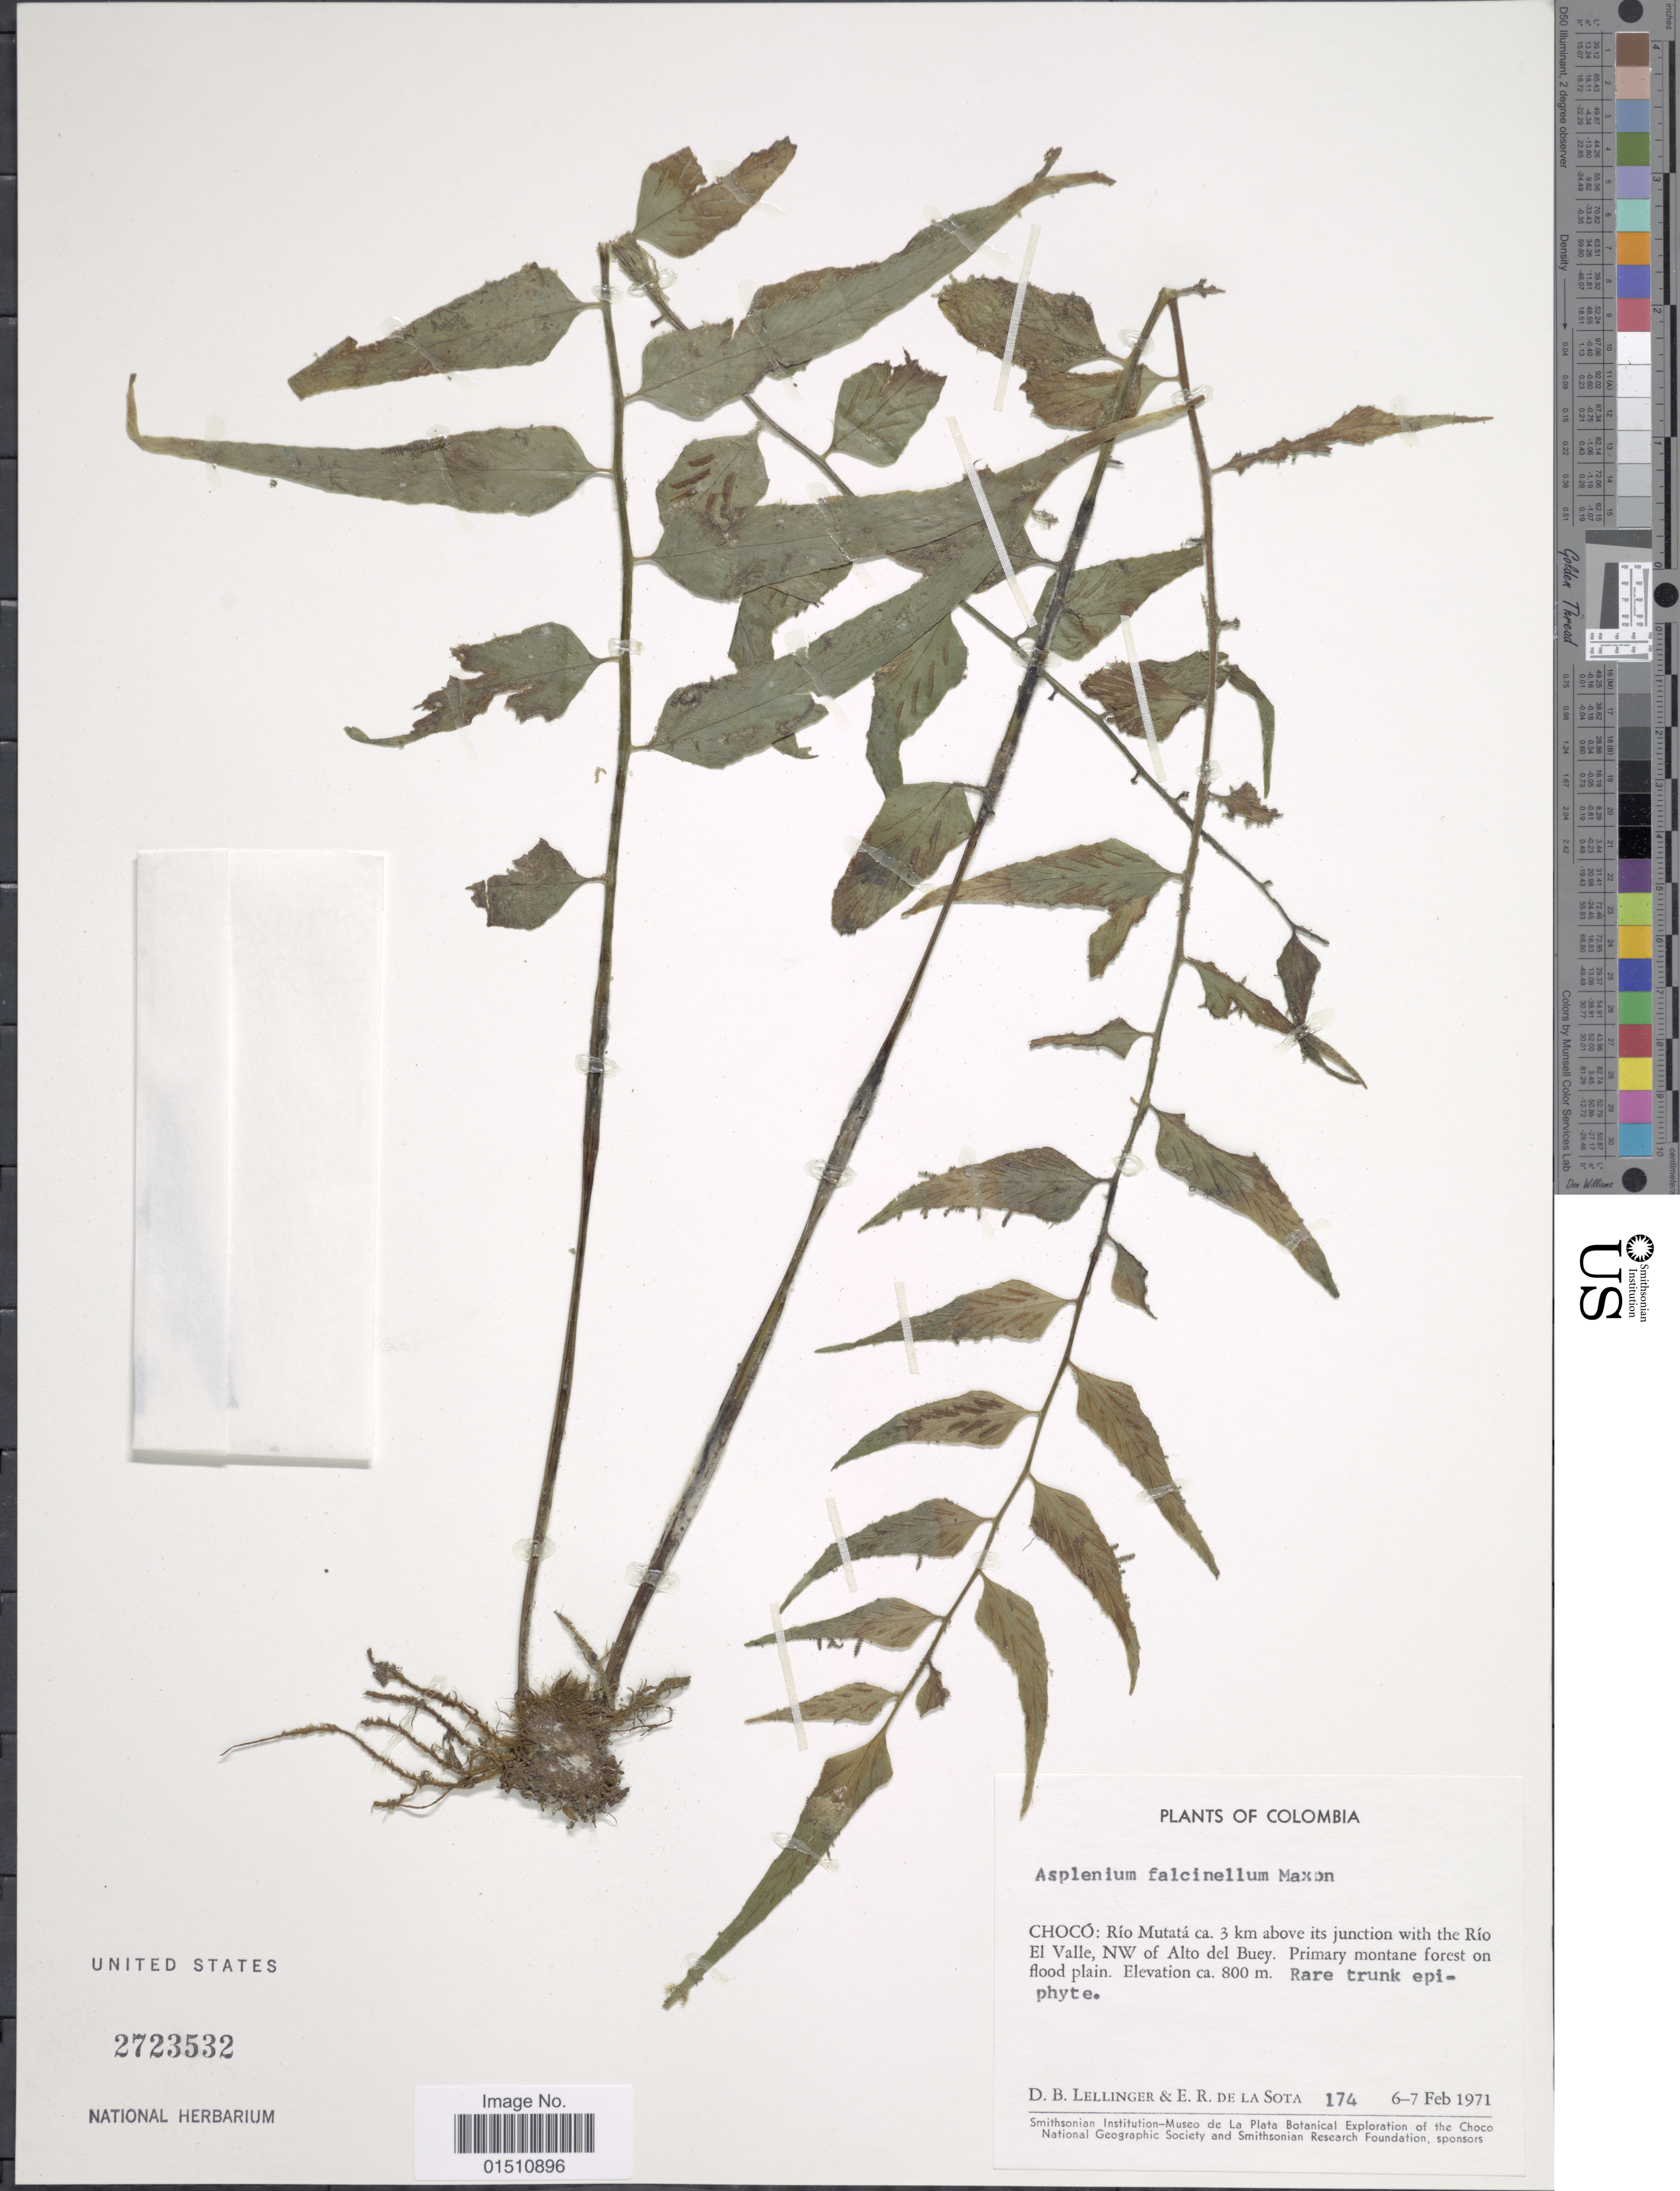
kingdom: Plantae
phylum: Tracheophyta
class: Polypodiopsida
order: Polypodiales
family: Aspleniaceae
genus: Asplenium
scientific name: Asplenium falcinellum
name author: Maxon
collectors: D. B. Lellinger & E. R. de la Sota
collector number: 174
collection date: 1971-02-06/1971-02-07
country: Colombia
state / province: Chocó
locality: Colombia, Chocó: Rio Mutatá ca. 3 km above its junction with Rio El Valle, NW of Alto del Buey.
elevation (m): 800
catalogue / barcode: US 2723532